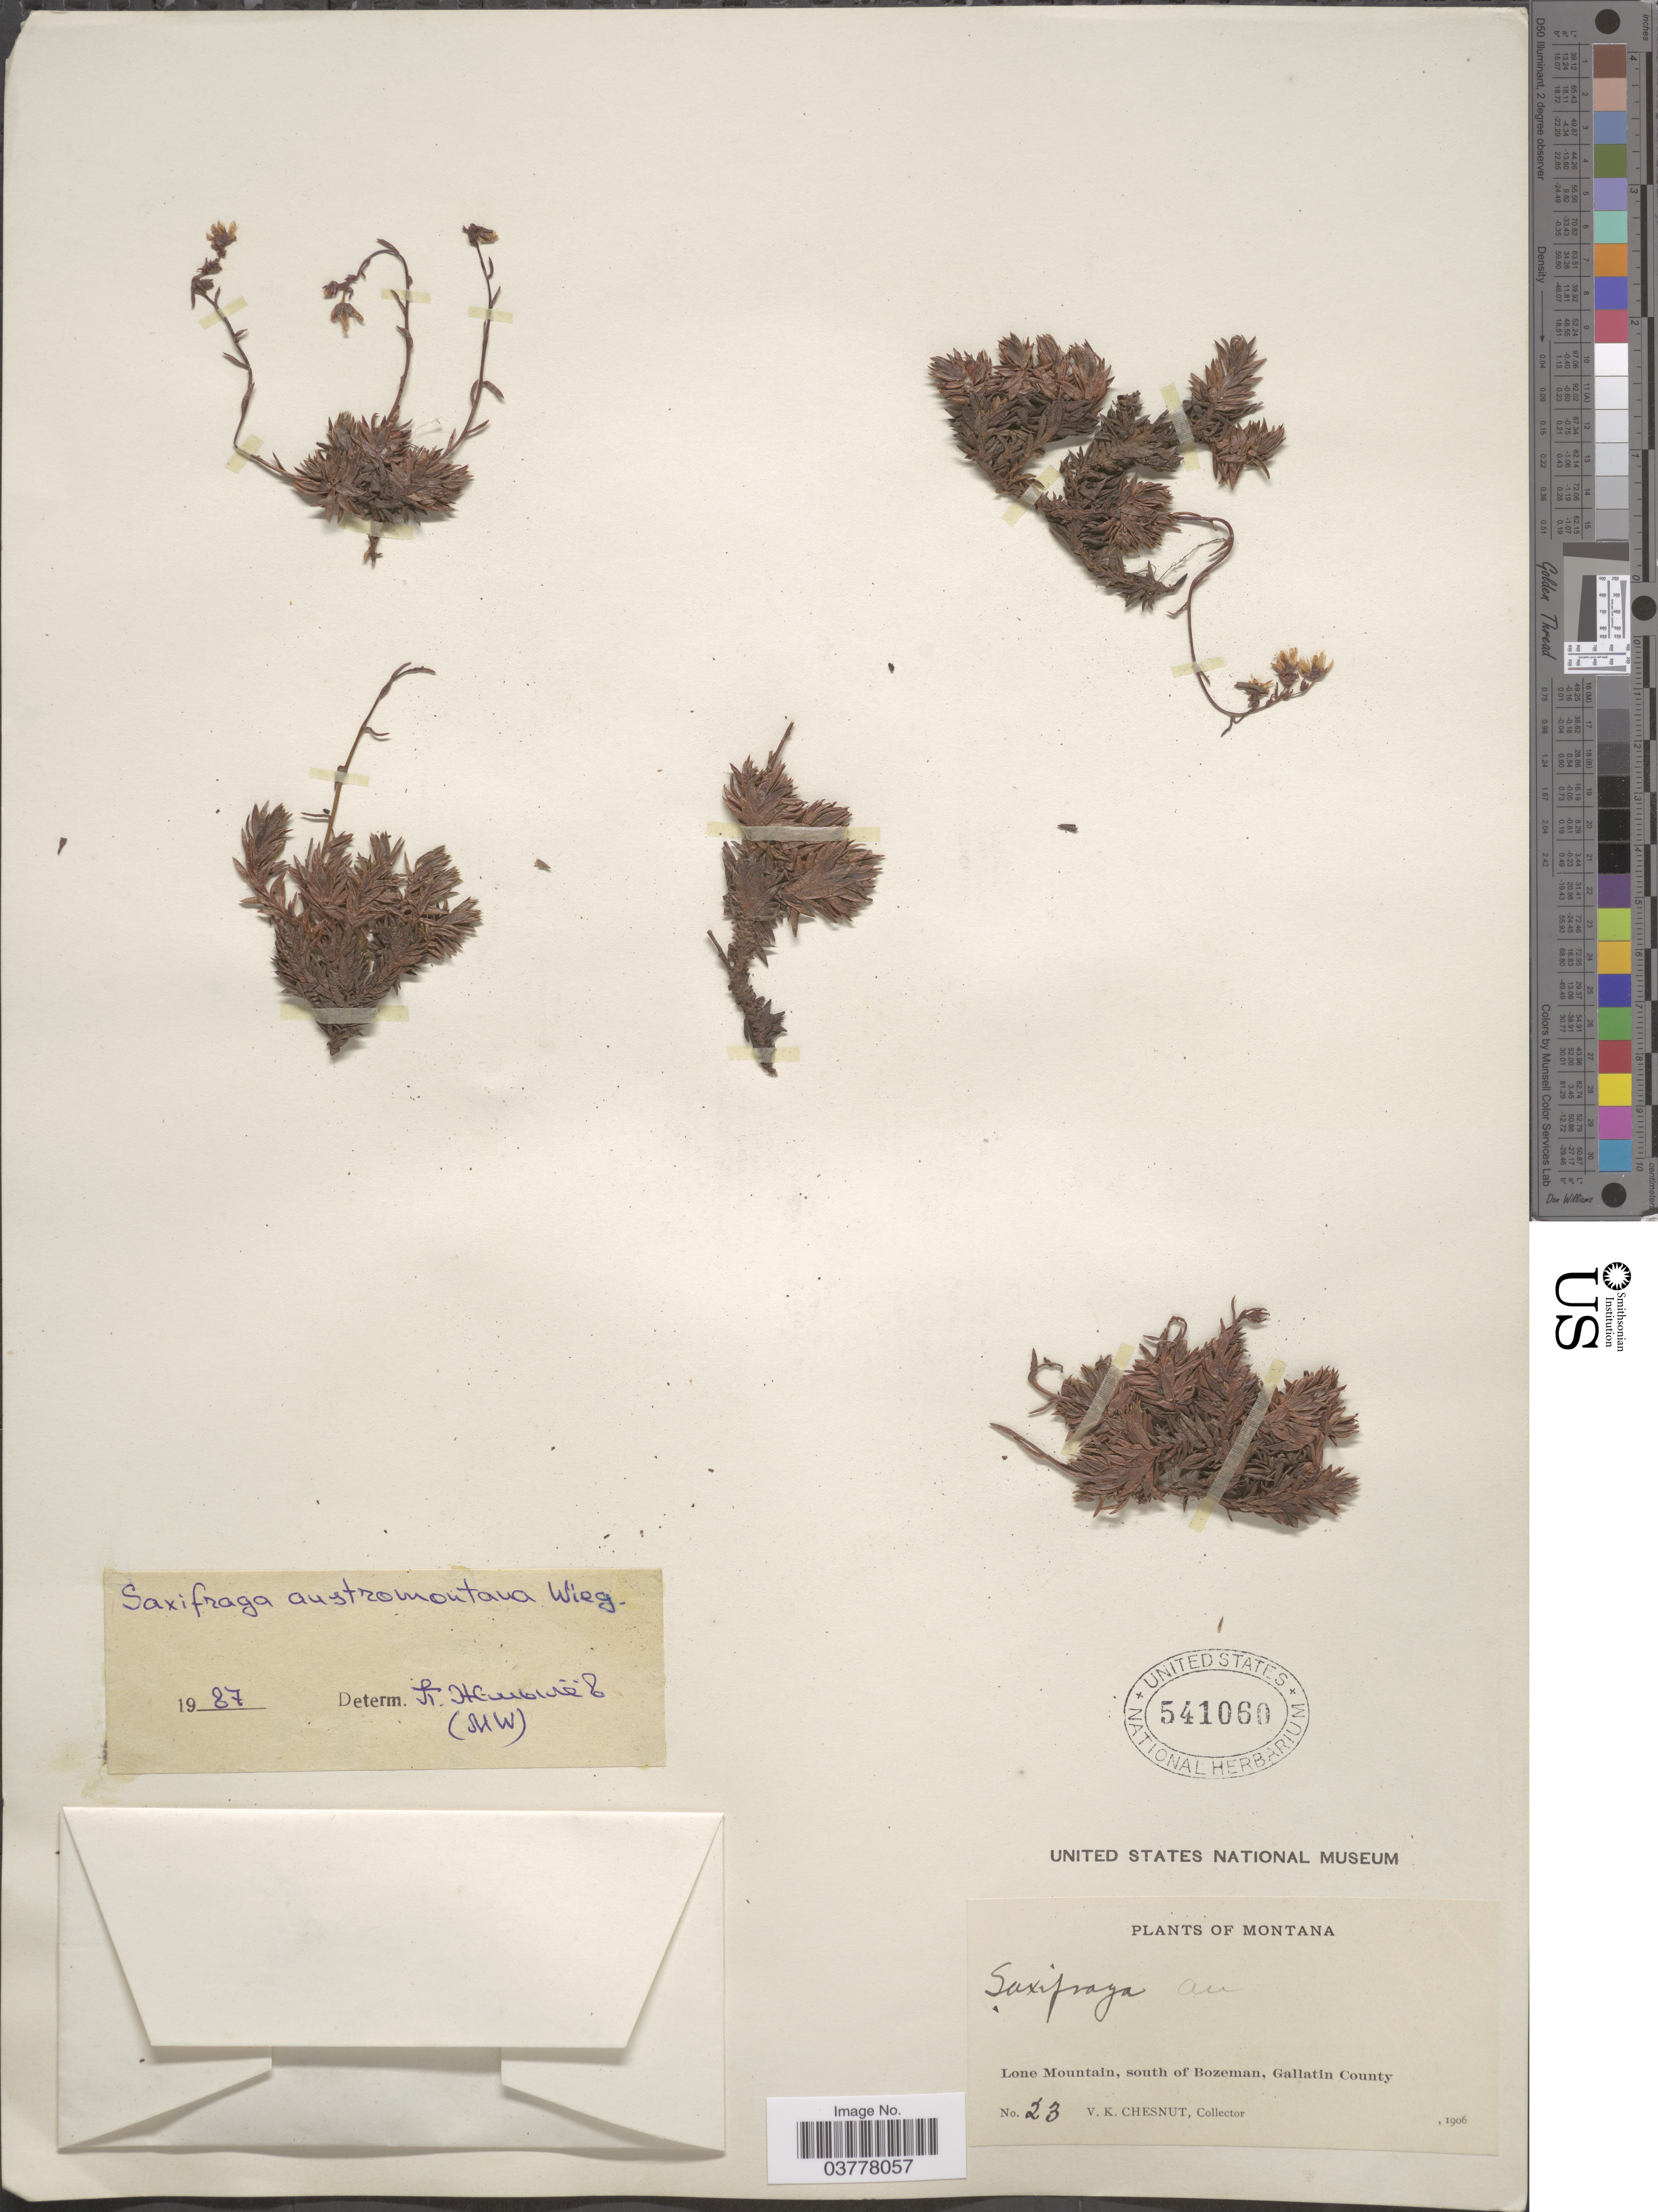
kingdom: Plantae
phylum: Tracheophyta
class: Magnoliopsida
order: Saxifragales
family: Saxifragaceae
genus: Saxifraga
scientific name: Saxifraga bronchialis subsp. austromontana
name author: (Wiegand) Piper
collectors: V. Chesnut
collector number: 23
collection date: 1906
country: United States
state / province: Montana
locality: Lone Mountain, south of Bozeman, Gallatin County.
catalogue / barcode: US 541060